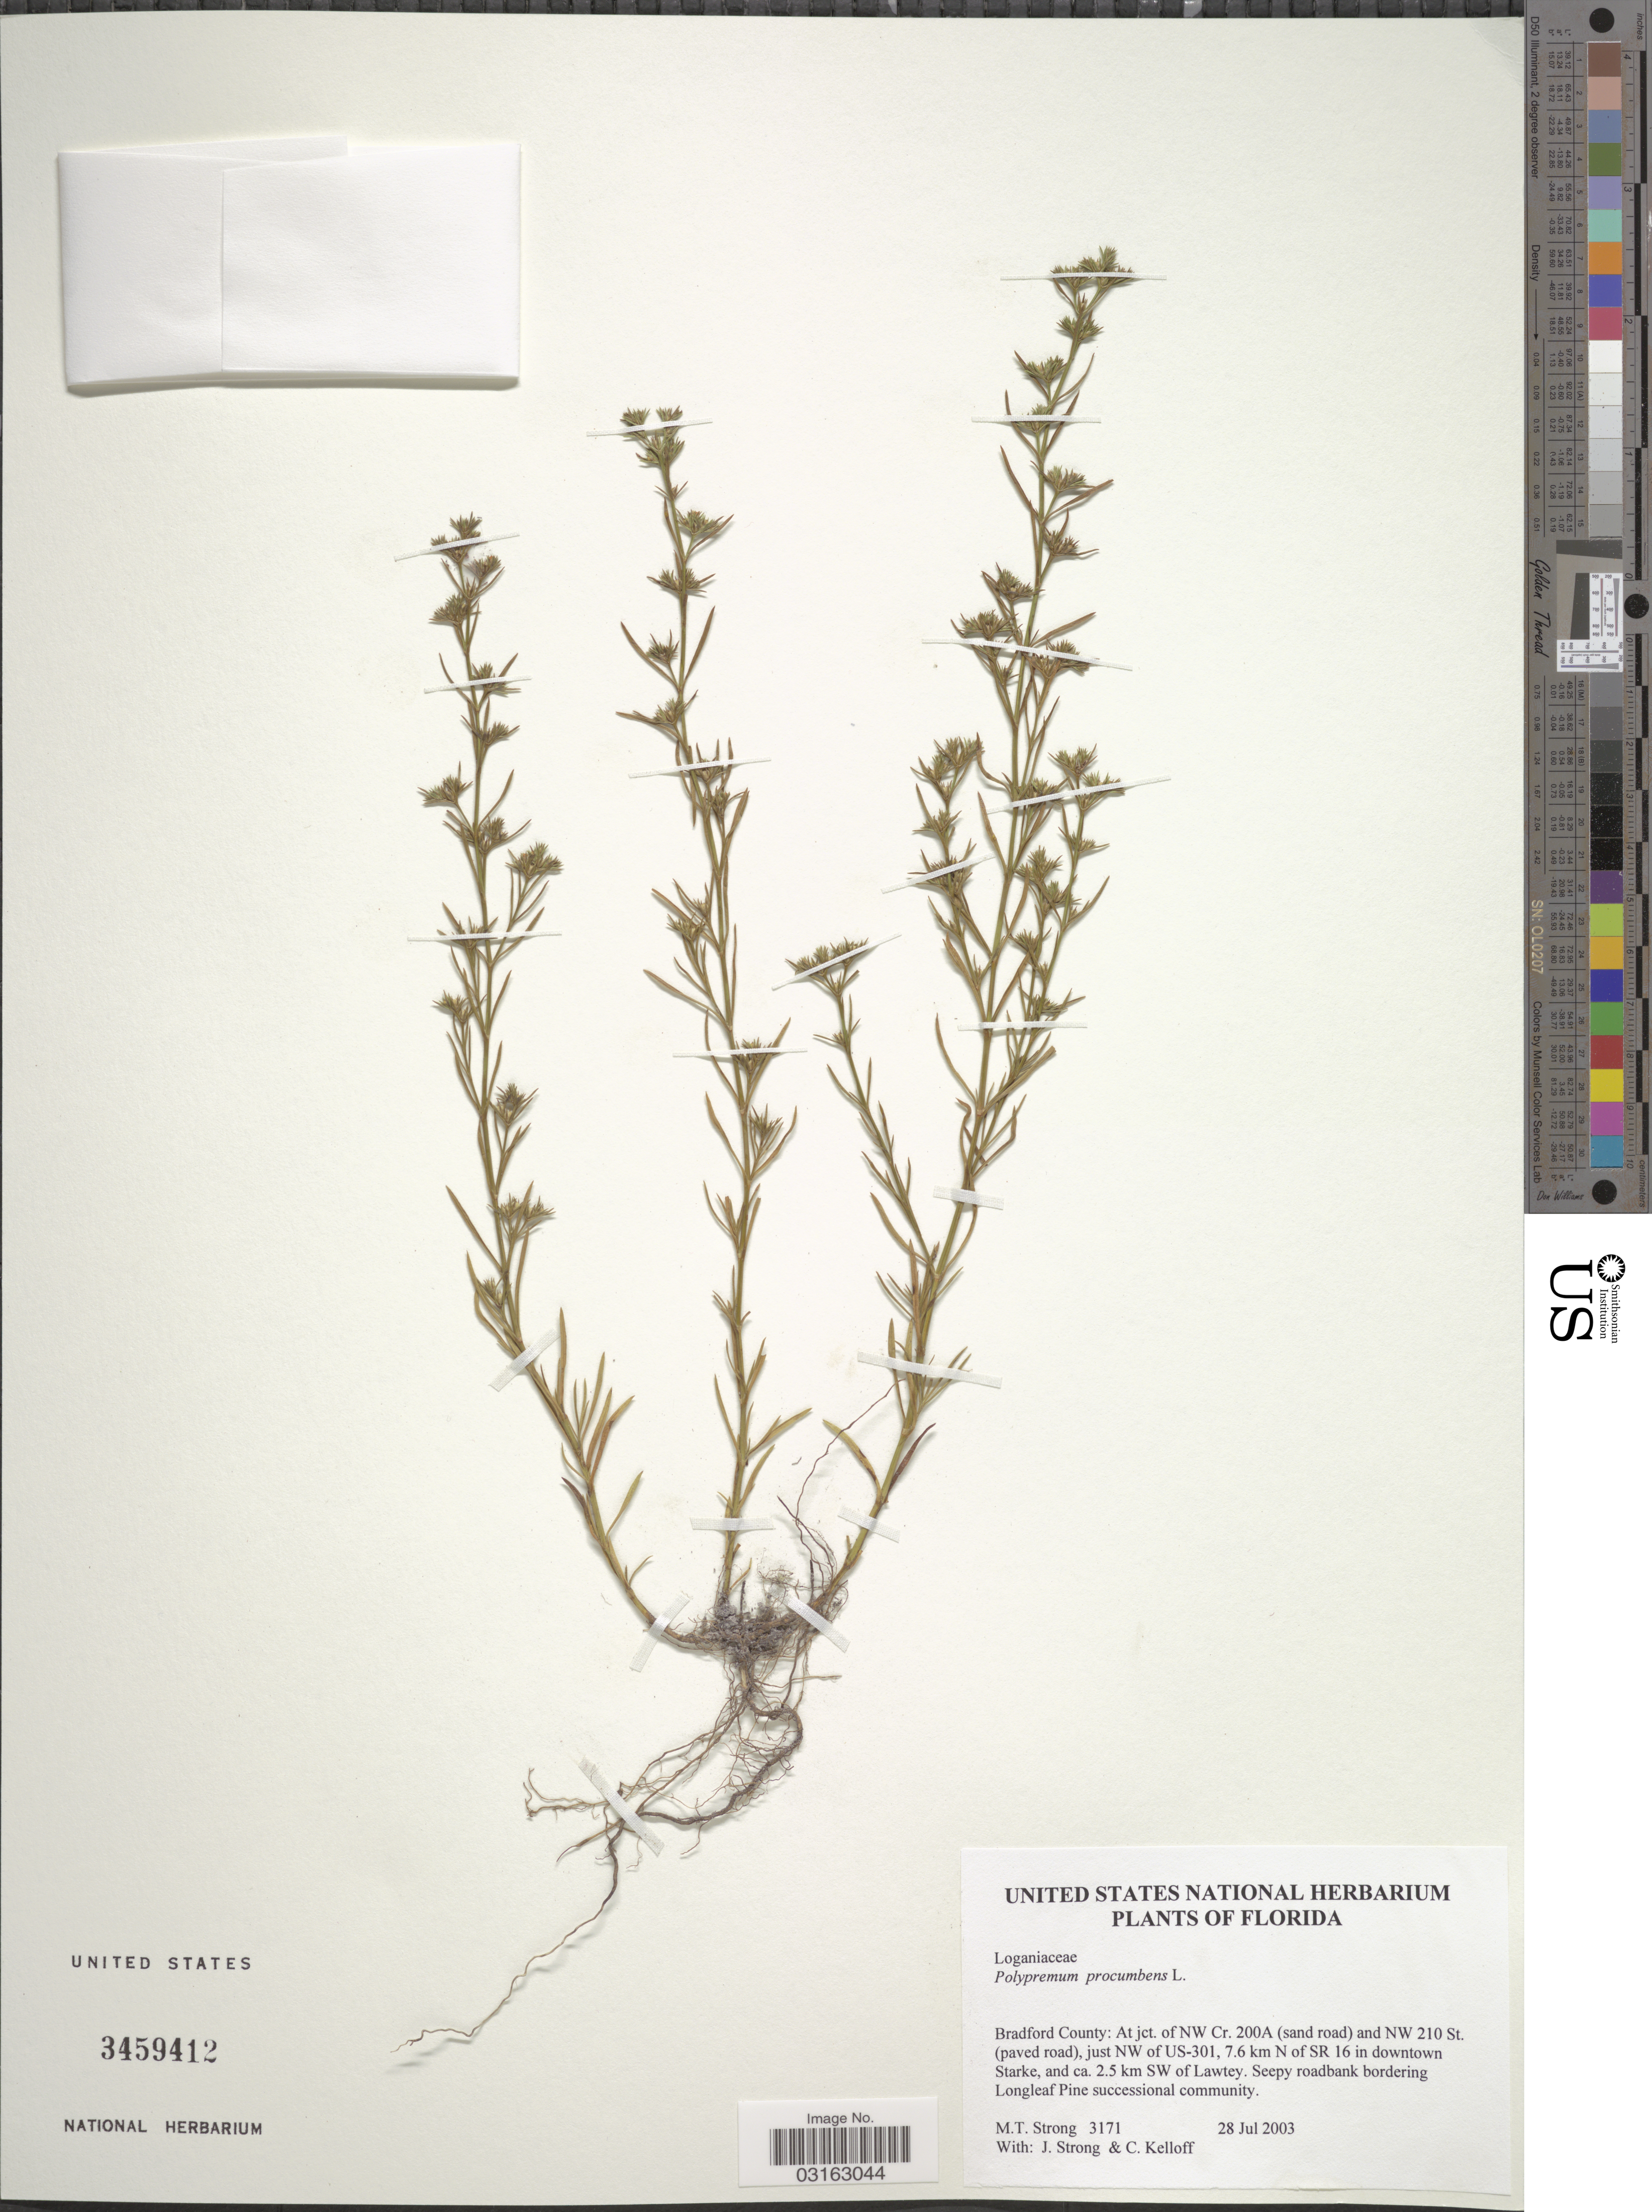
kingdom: Plantae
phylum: Tracheophyta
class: Magnoliopsida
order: Lamiales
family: Tetrachondraceae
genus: Polypremum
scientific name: Polypremum procumbens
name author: L.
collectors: M. T. Strong, J. Strong & C. L. Kelloff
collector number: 3171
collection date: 2003-07-28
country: United States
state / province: Florida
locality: Bradford County: At jct. of NW Cr. 200A (sand road) and NW 210 St. (paved road), just NW of US-301, 7.6 km N of SR 16 in downtown Starke, and ca. 2.5 km SW of Lawtey. Seepy roadbank bordering Longleaf Pine successional community.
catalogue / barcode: US 3459412